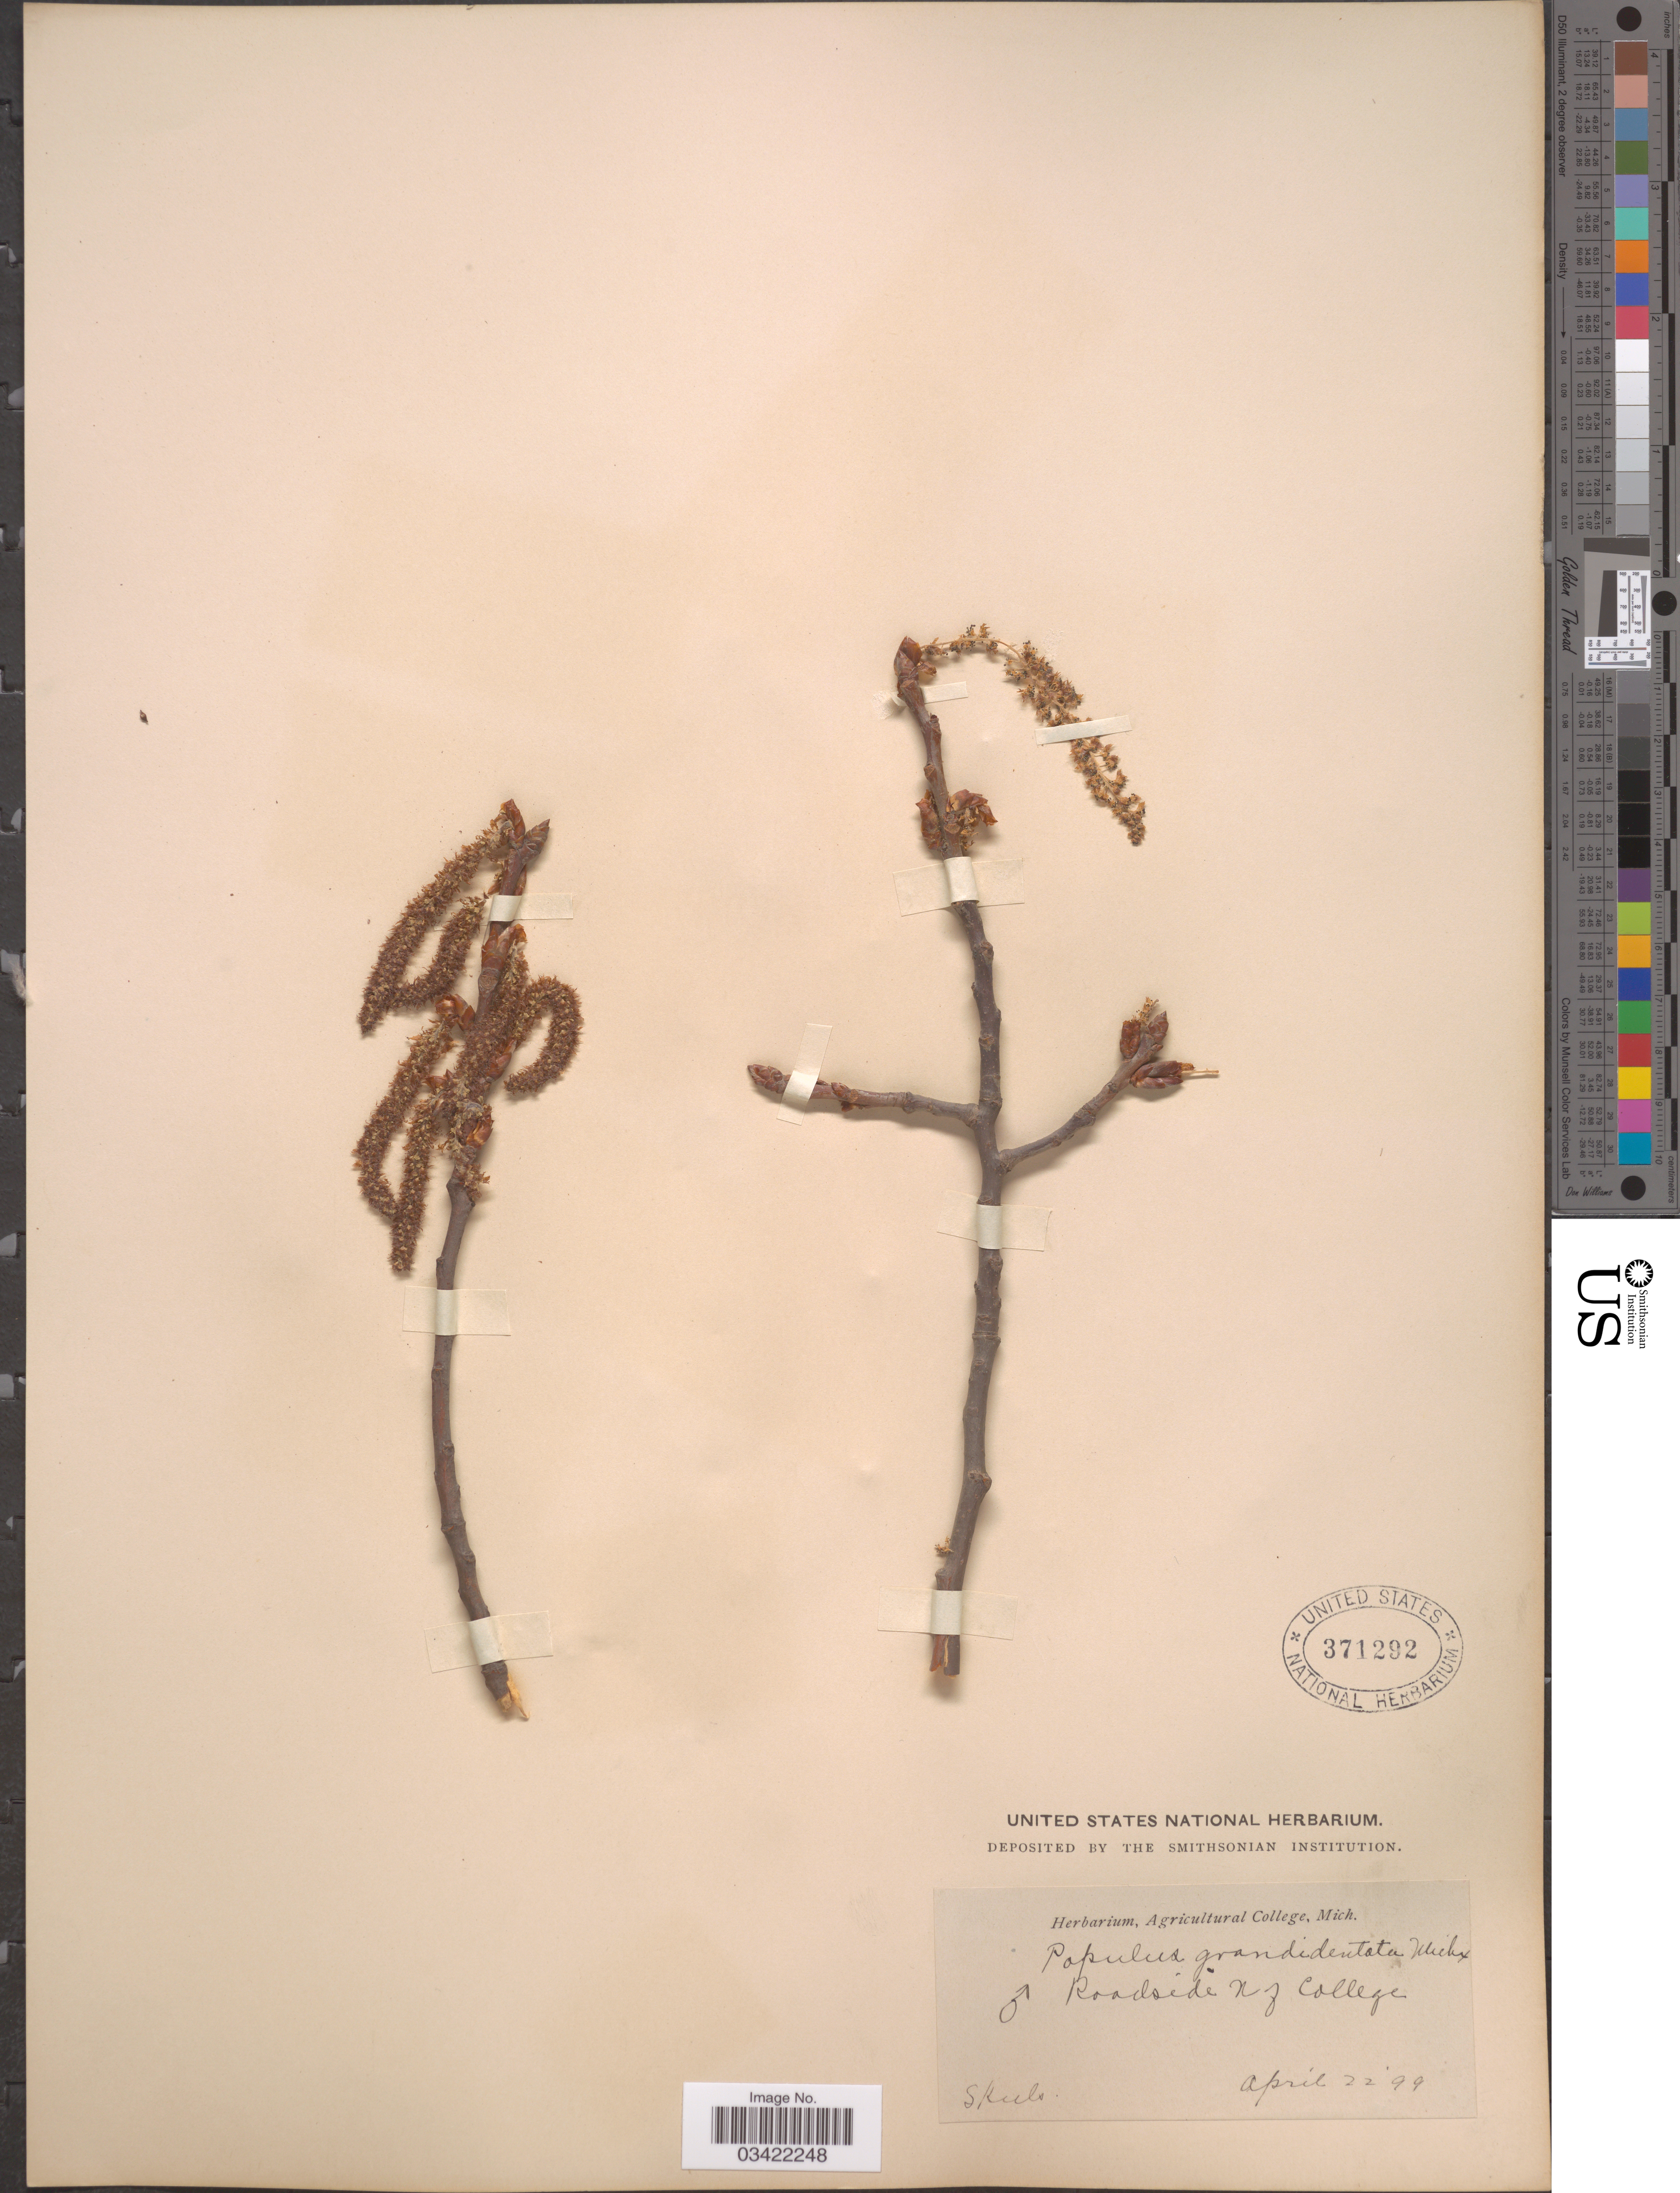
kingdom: Plantae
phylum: Tracheophyta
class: Magnoliopsida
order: Malpighiales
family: Salicaceae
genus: Populus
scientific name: Populus grandidentata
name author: Michx.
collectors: Skeels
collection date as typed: Transcribed d/m/y: 22/4/99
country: United States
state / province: Michigan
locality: Roadside N of College.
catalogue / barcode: US 371292